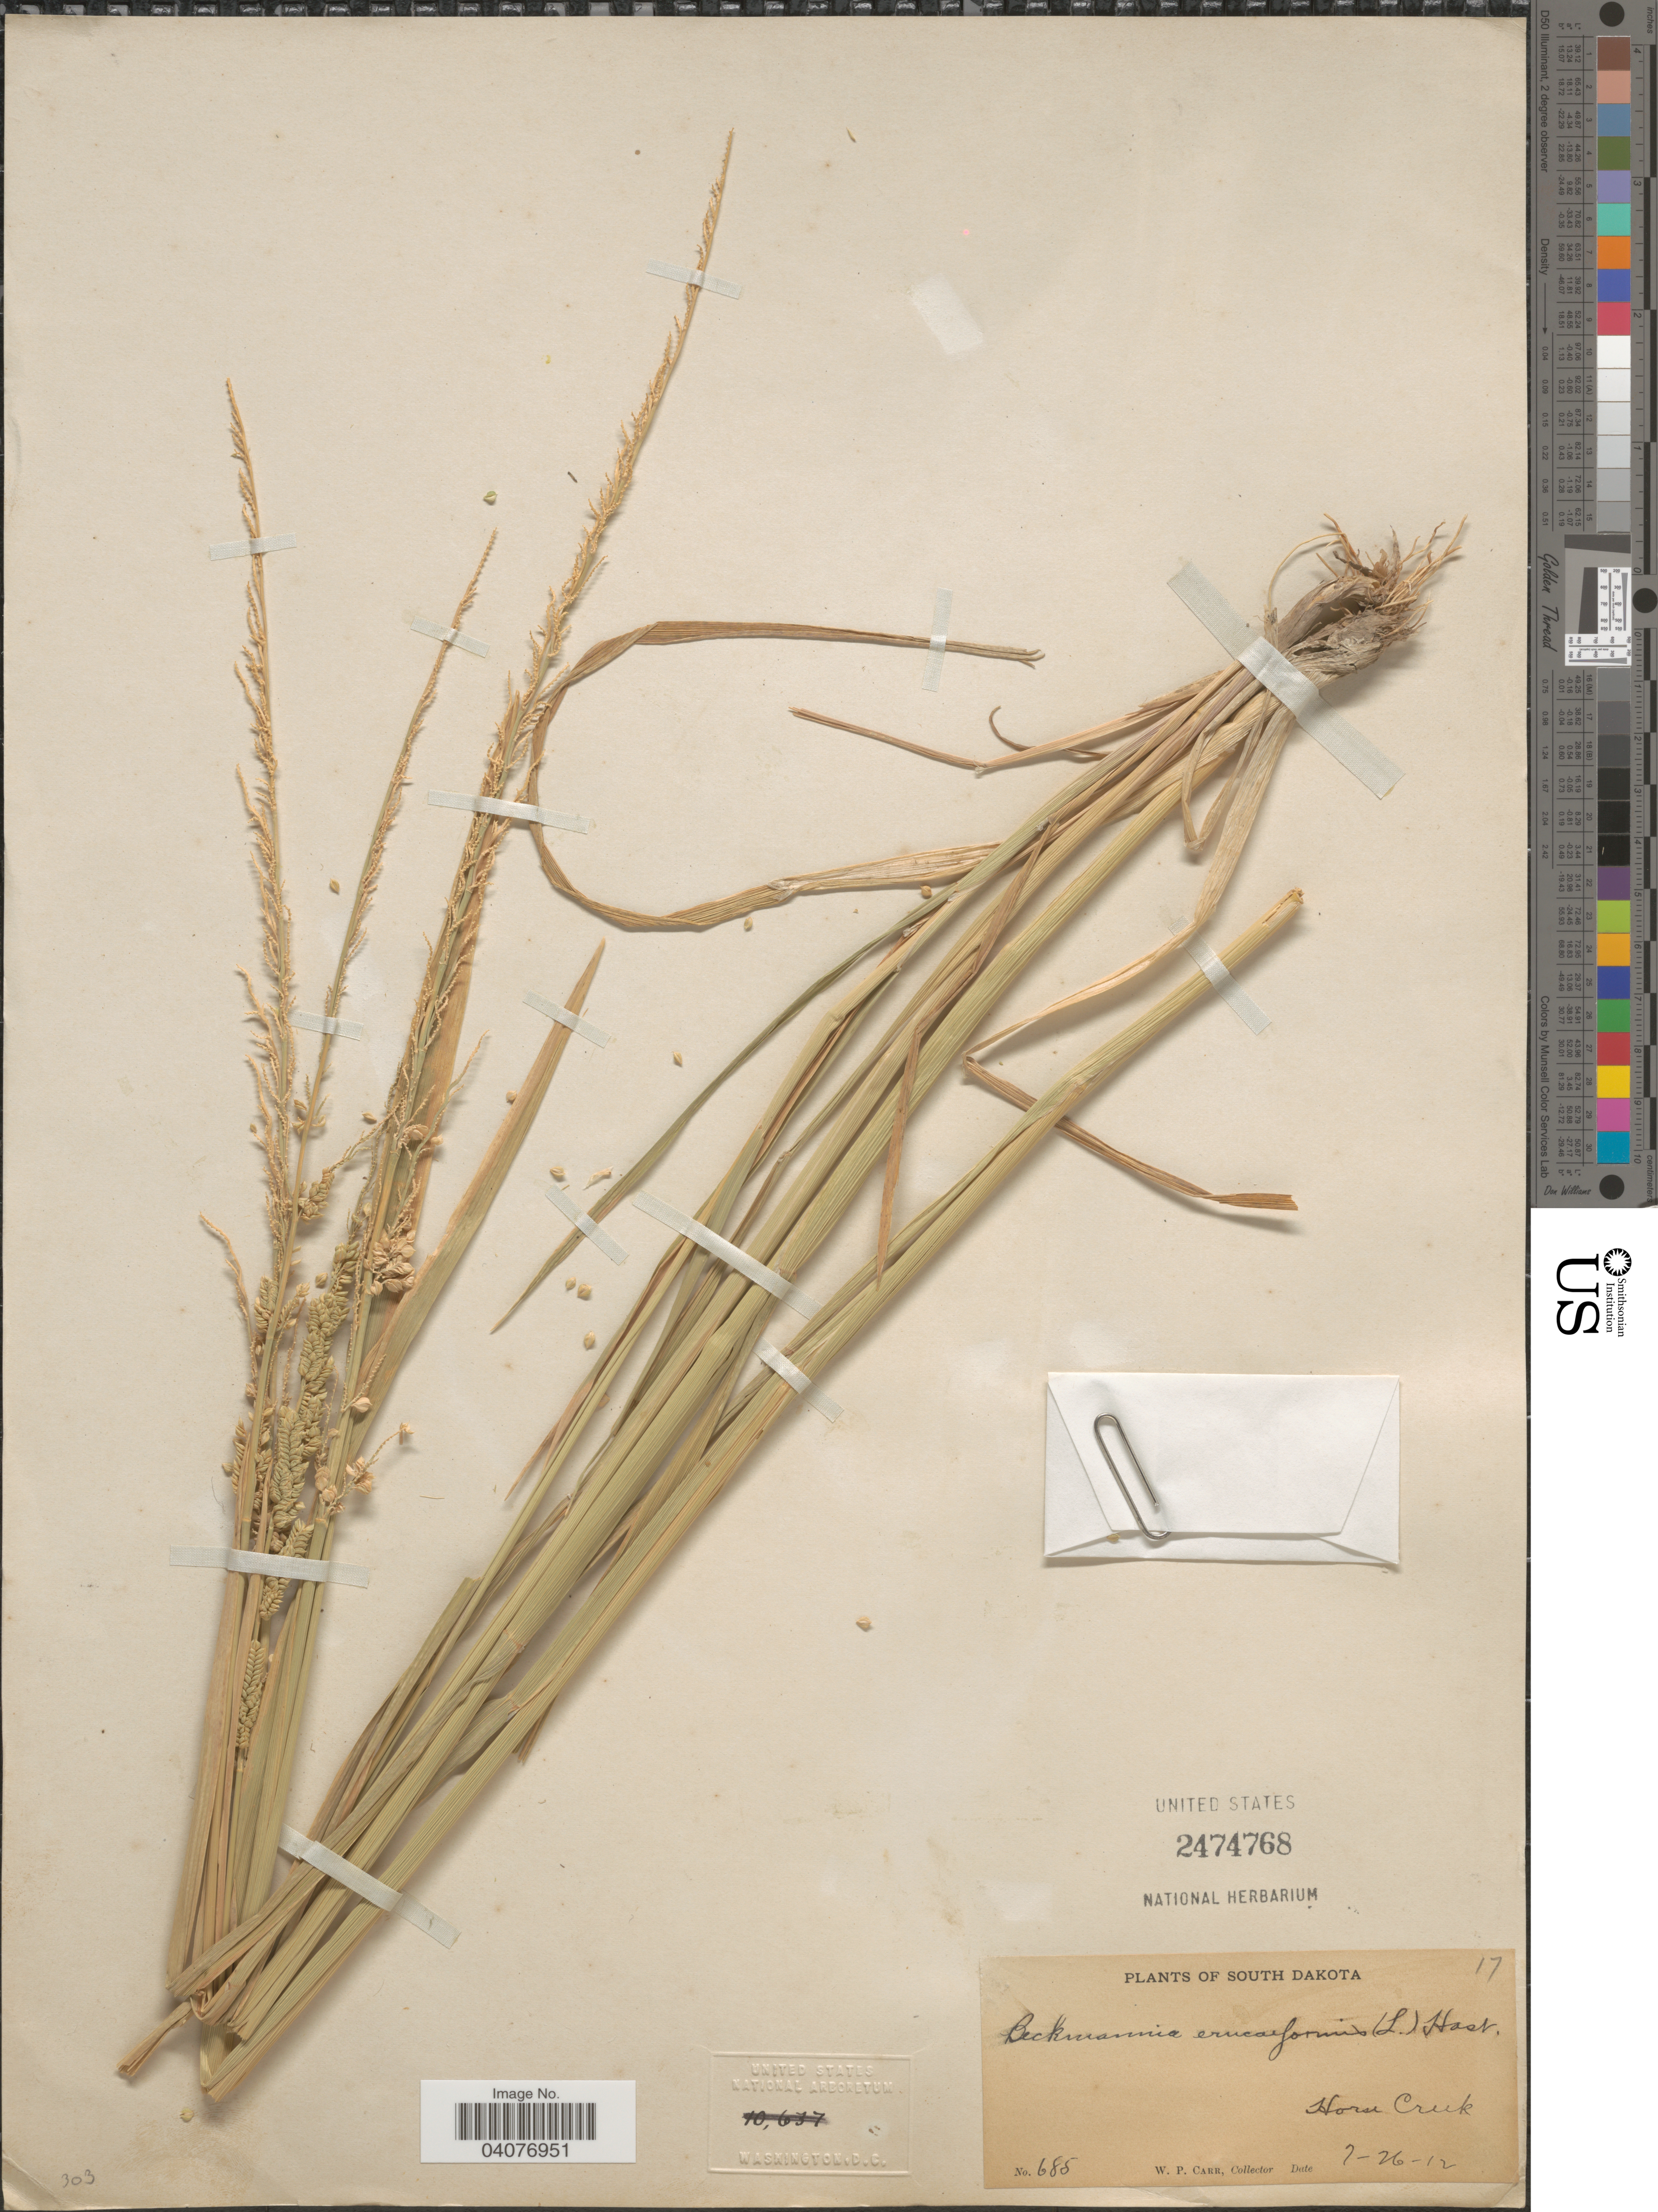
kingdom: Plantae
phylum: Tracheophyta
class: Liliopsida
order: Poales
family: Poaceae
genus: Beckmannia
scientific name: Beckmannia syzigachne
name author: (Steud.) Fernald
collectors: W. Carr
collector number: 685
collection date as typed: Transcribed d/m/y: 26/7/12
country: United States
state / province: South Dakota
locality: Horn Creek.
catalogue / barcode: US 2474768